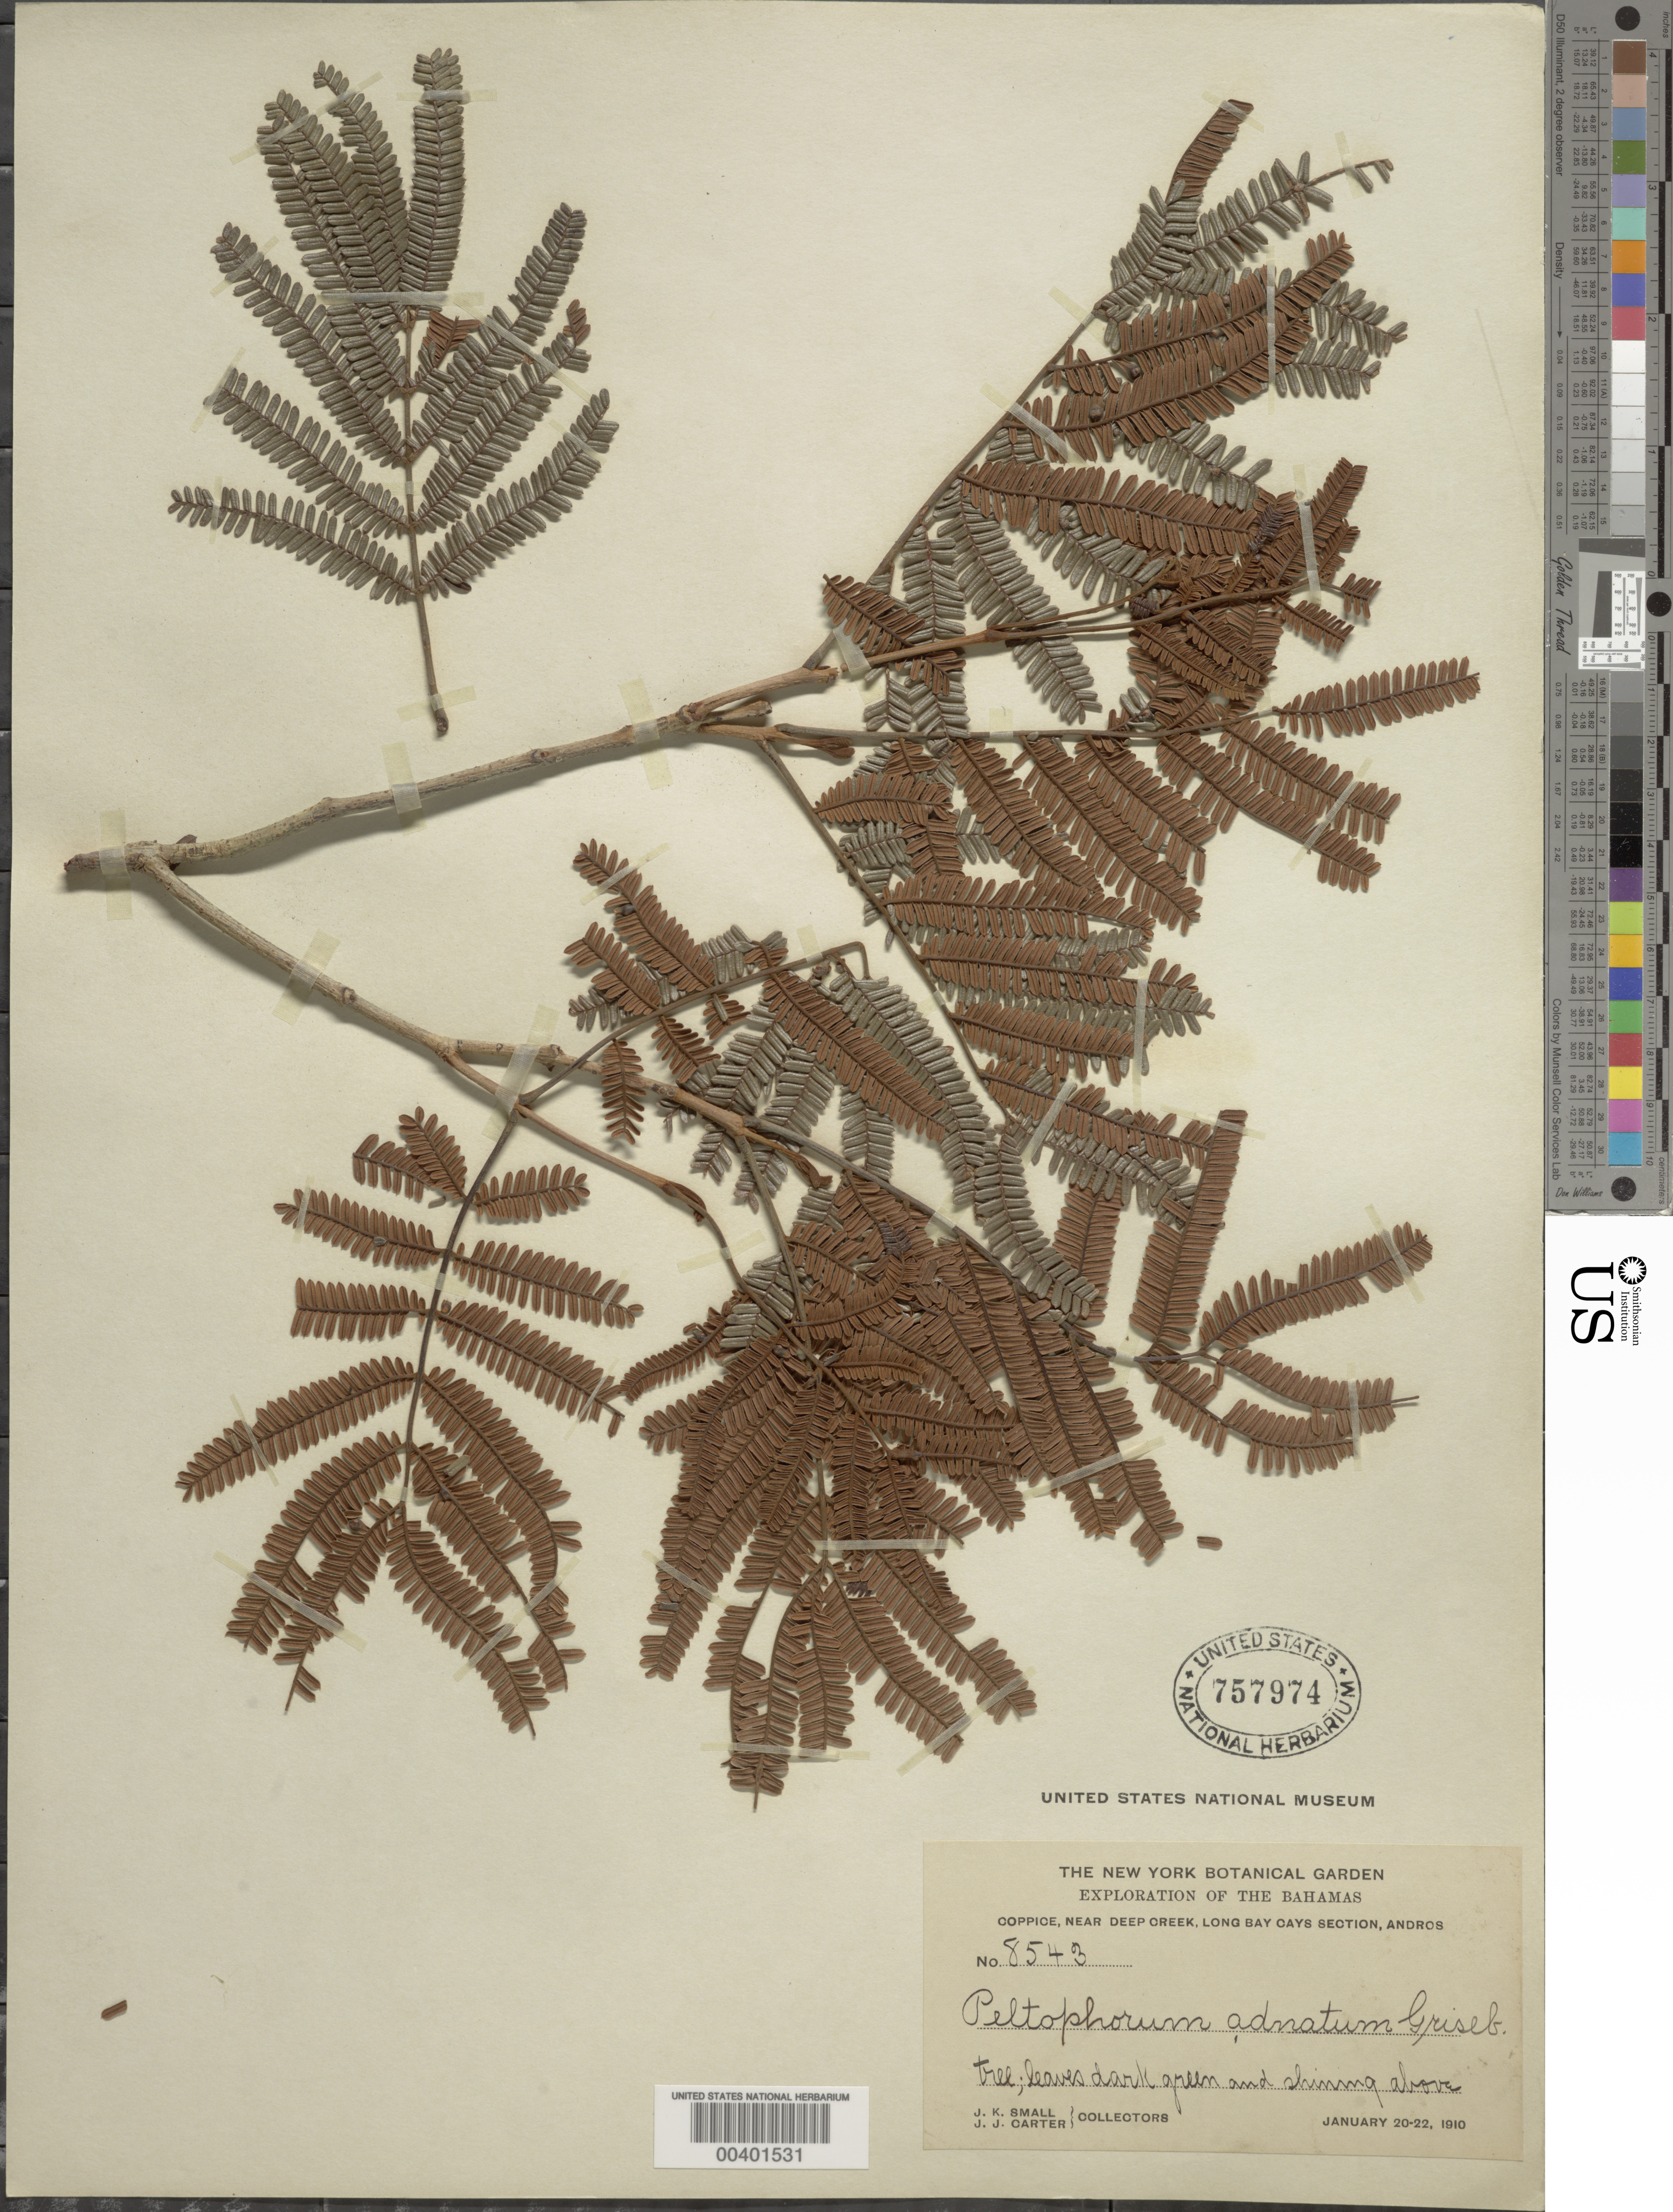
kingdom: Plantae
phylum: Tracheophyta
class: Magnoliopsida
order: Fabales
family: Fabaceae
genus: Peltophorum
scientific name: Peltophorum adnatum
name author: Griseb.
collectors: J. K. Small & J. J. Carter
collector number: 8543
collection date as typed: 20 Jan 1910 to 22 Jan 1910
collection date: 1910-01-20/1910-01-22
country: Bahamas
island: Andros Island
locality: Near deep creek, long bay cays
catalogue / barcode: US 757974